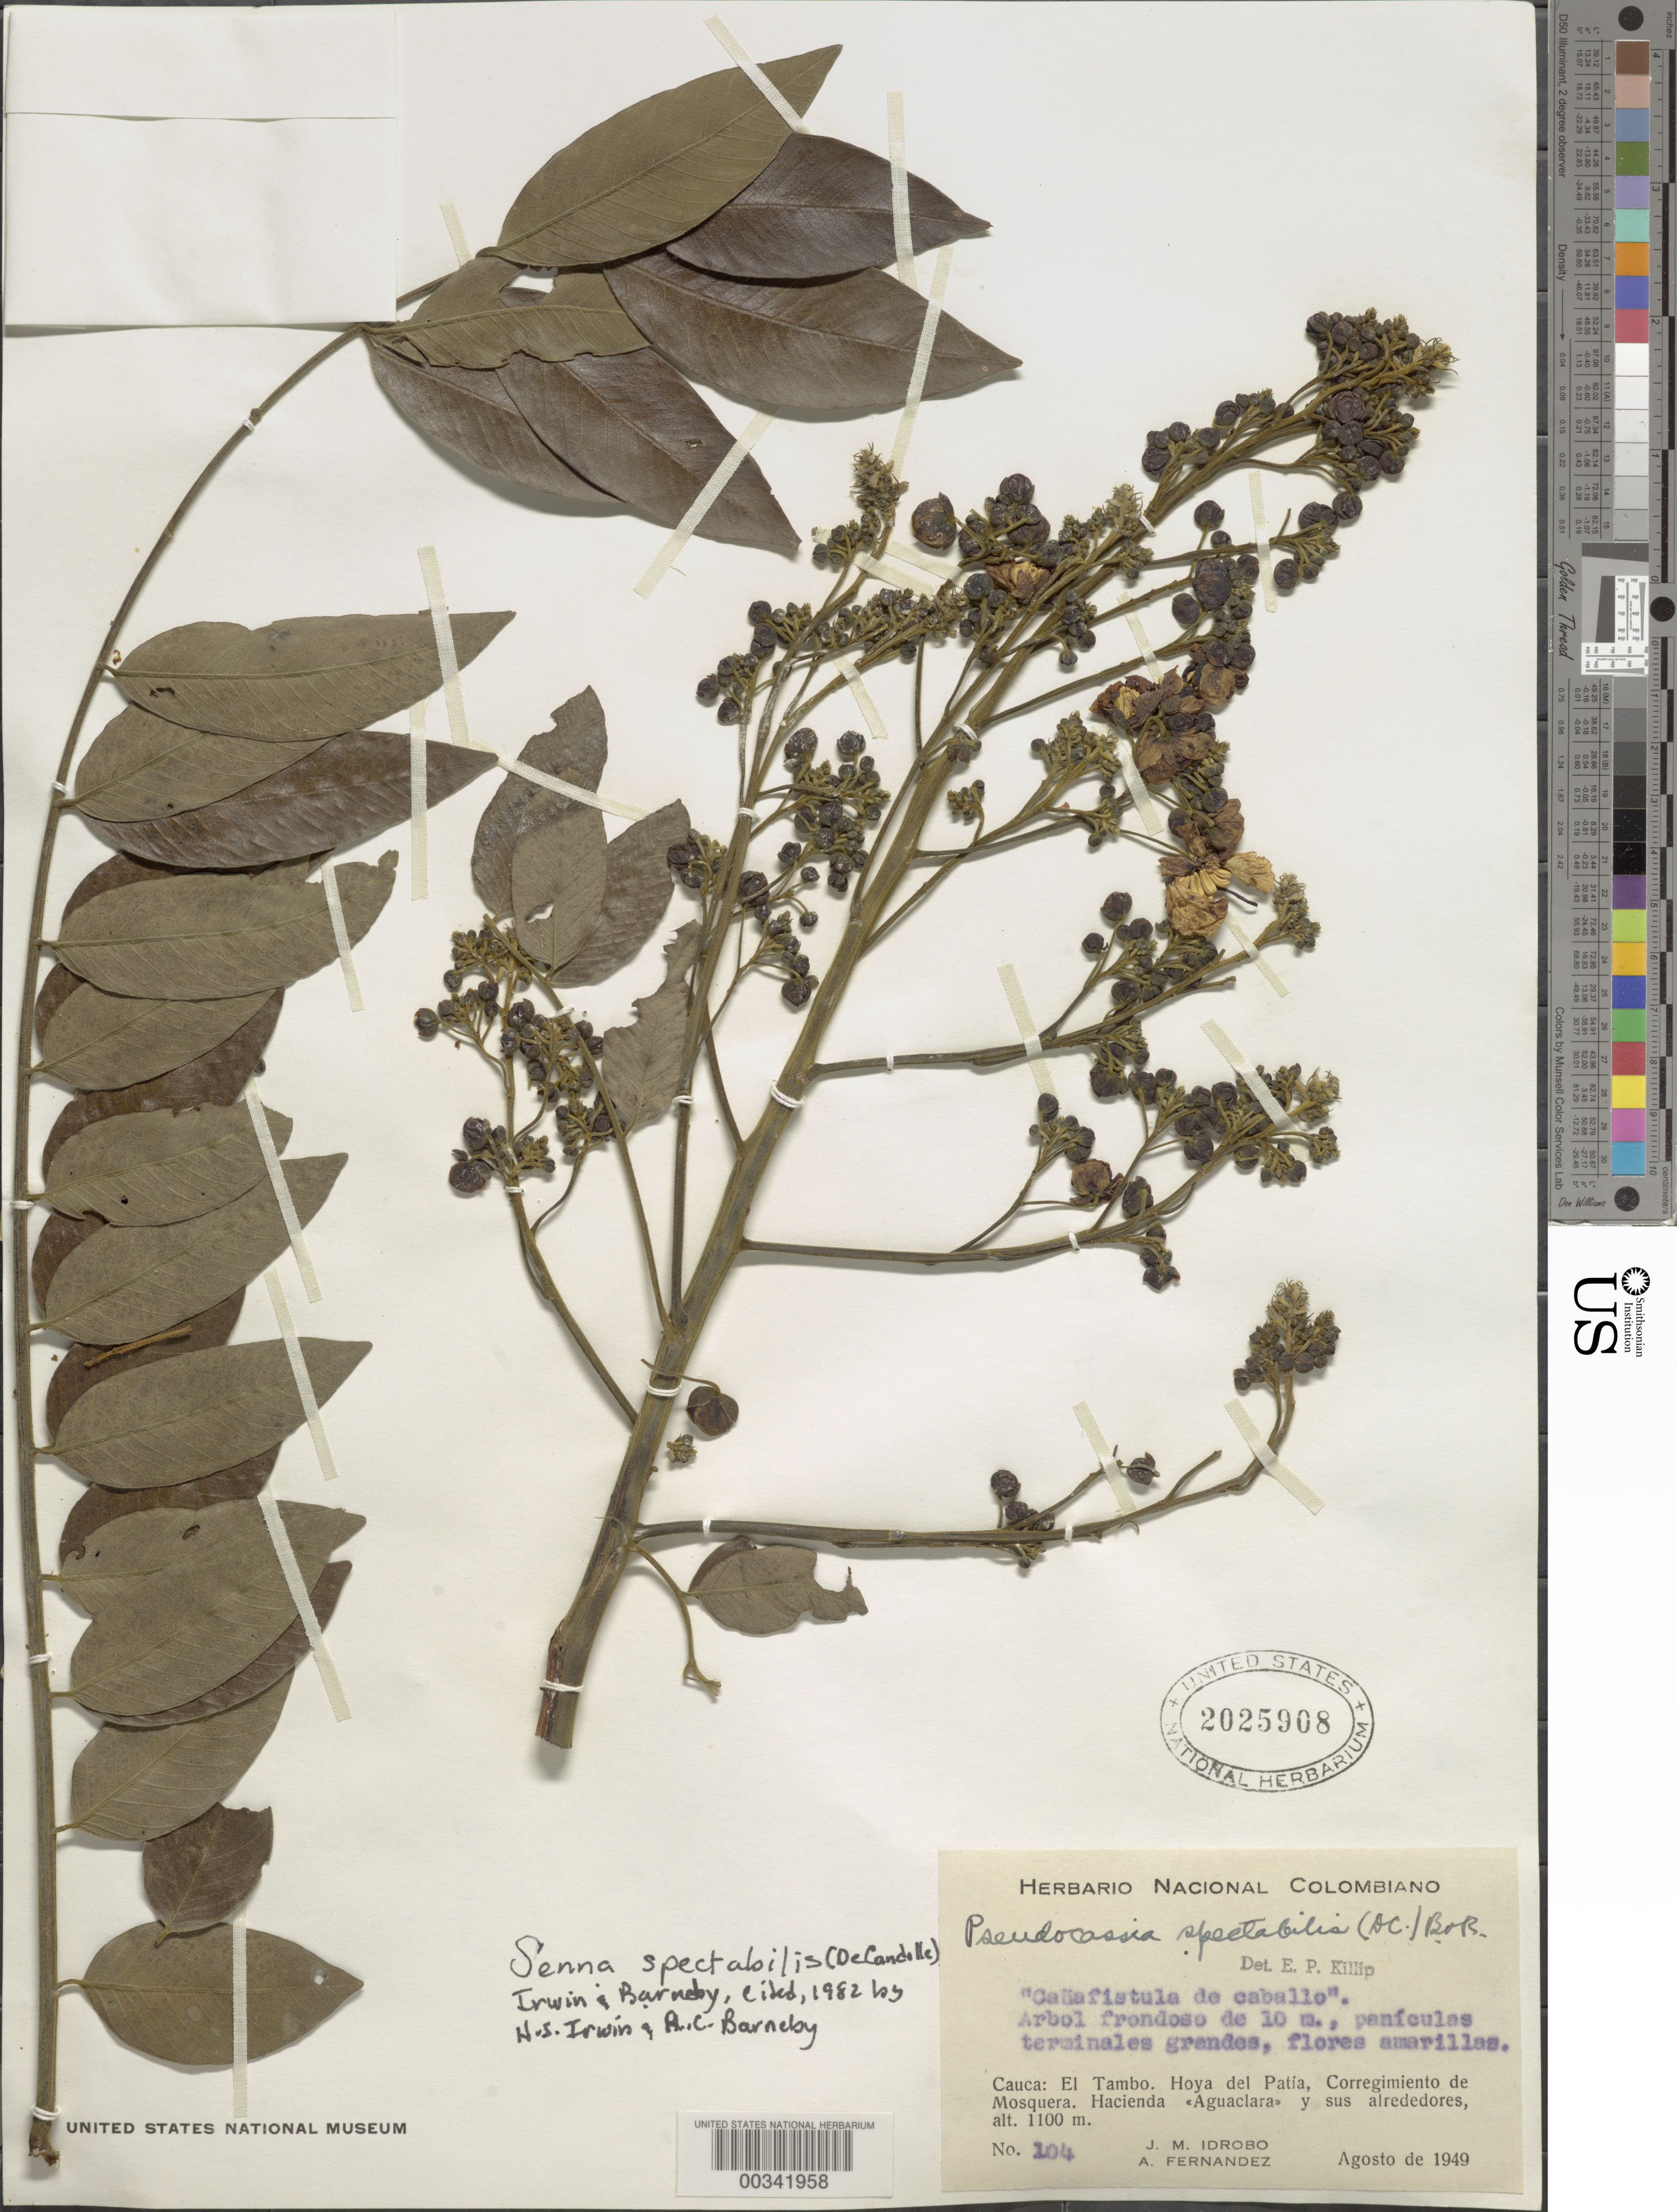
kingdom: Plantae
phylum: Tracheophyta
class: Magnoliopsida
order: Fabales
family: Fabaceae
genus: Senna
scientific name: Senna spectabilis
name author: (DC.) H.S. Irwin & Barneby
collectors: J. M. Idrobo & Á. Fernández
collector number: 104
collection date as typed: Aug 1949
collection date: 1949-08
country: Colombia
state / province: Cauca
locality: El Tambo; Hoya del Patia, Corregimiento de Mosquera; Hacienda "Aguaclara" y sus Alrededores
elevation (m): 1100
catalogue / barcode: US 2025908